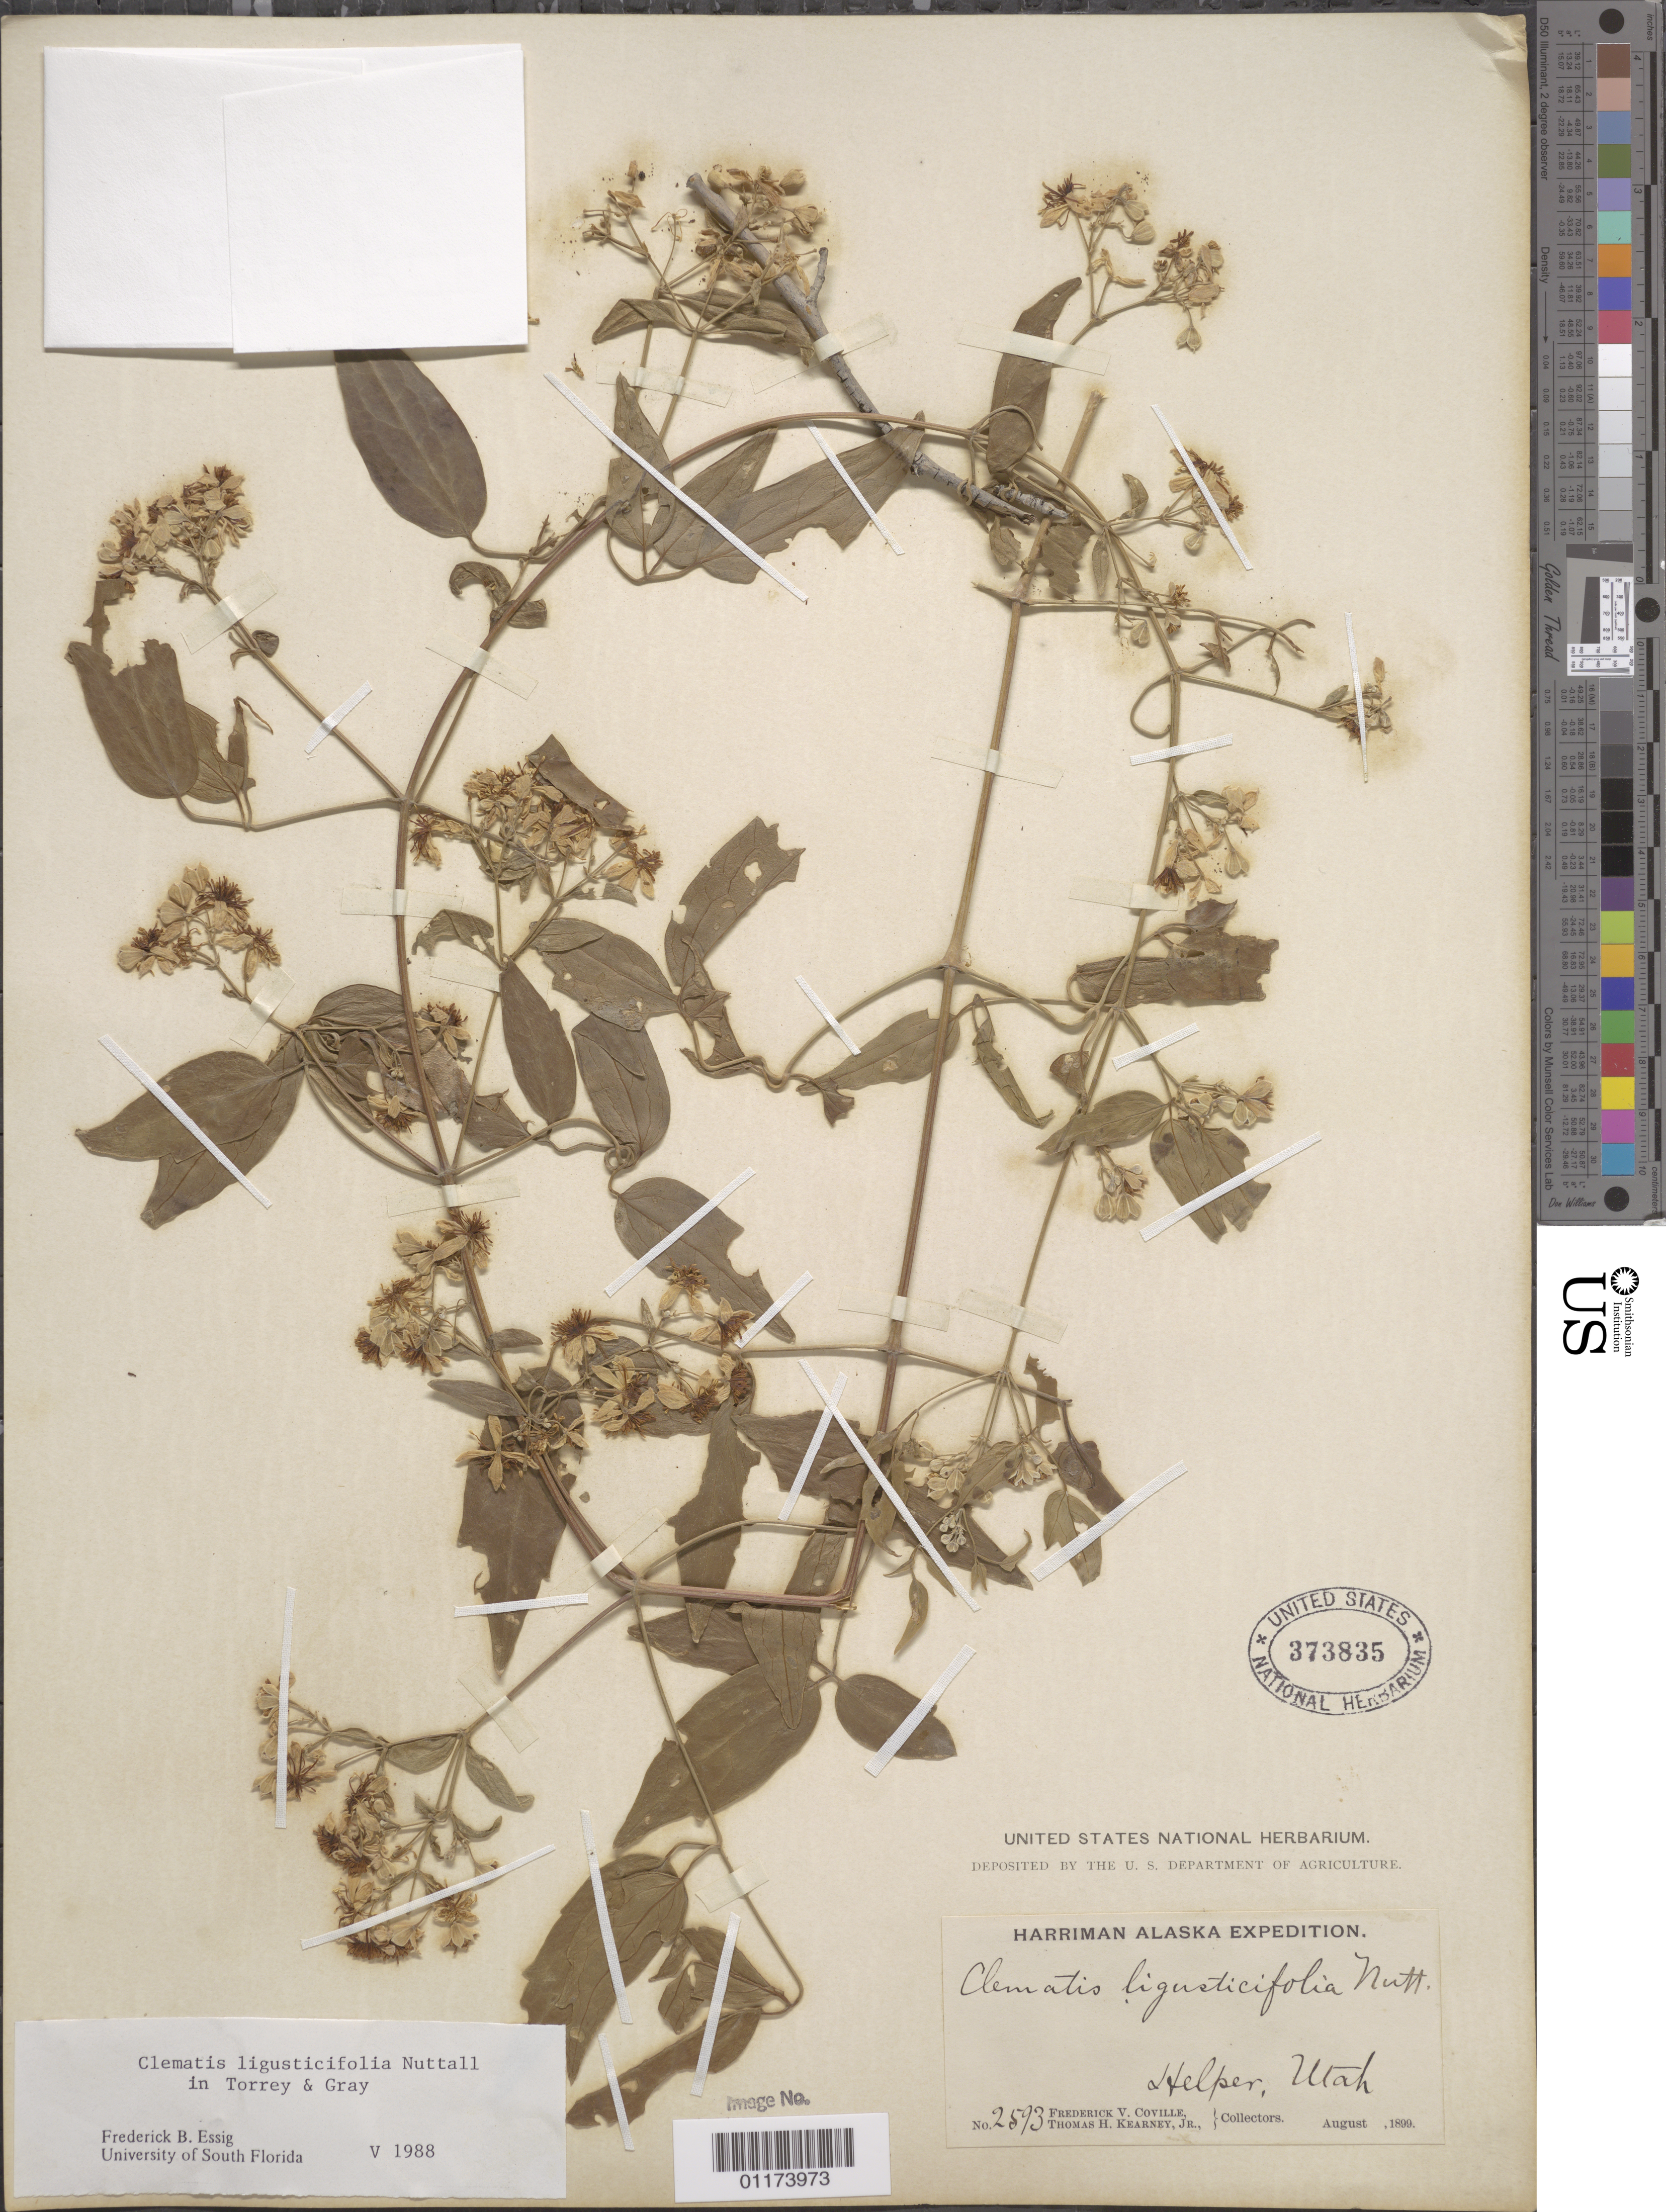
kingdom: Plantae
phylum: Tracheophyta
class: Magnoliopsida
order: Ranunculales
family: Ranunculaceae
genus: Clematis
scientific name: Clematis ligusticifolia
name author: Nutt.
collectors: F. V. Coville, T. H. Kearney & T. H. Kearney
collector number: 2593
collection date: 1899-08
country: United States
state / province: Utah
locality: Helper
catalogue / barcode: US 373835